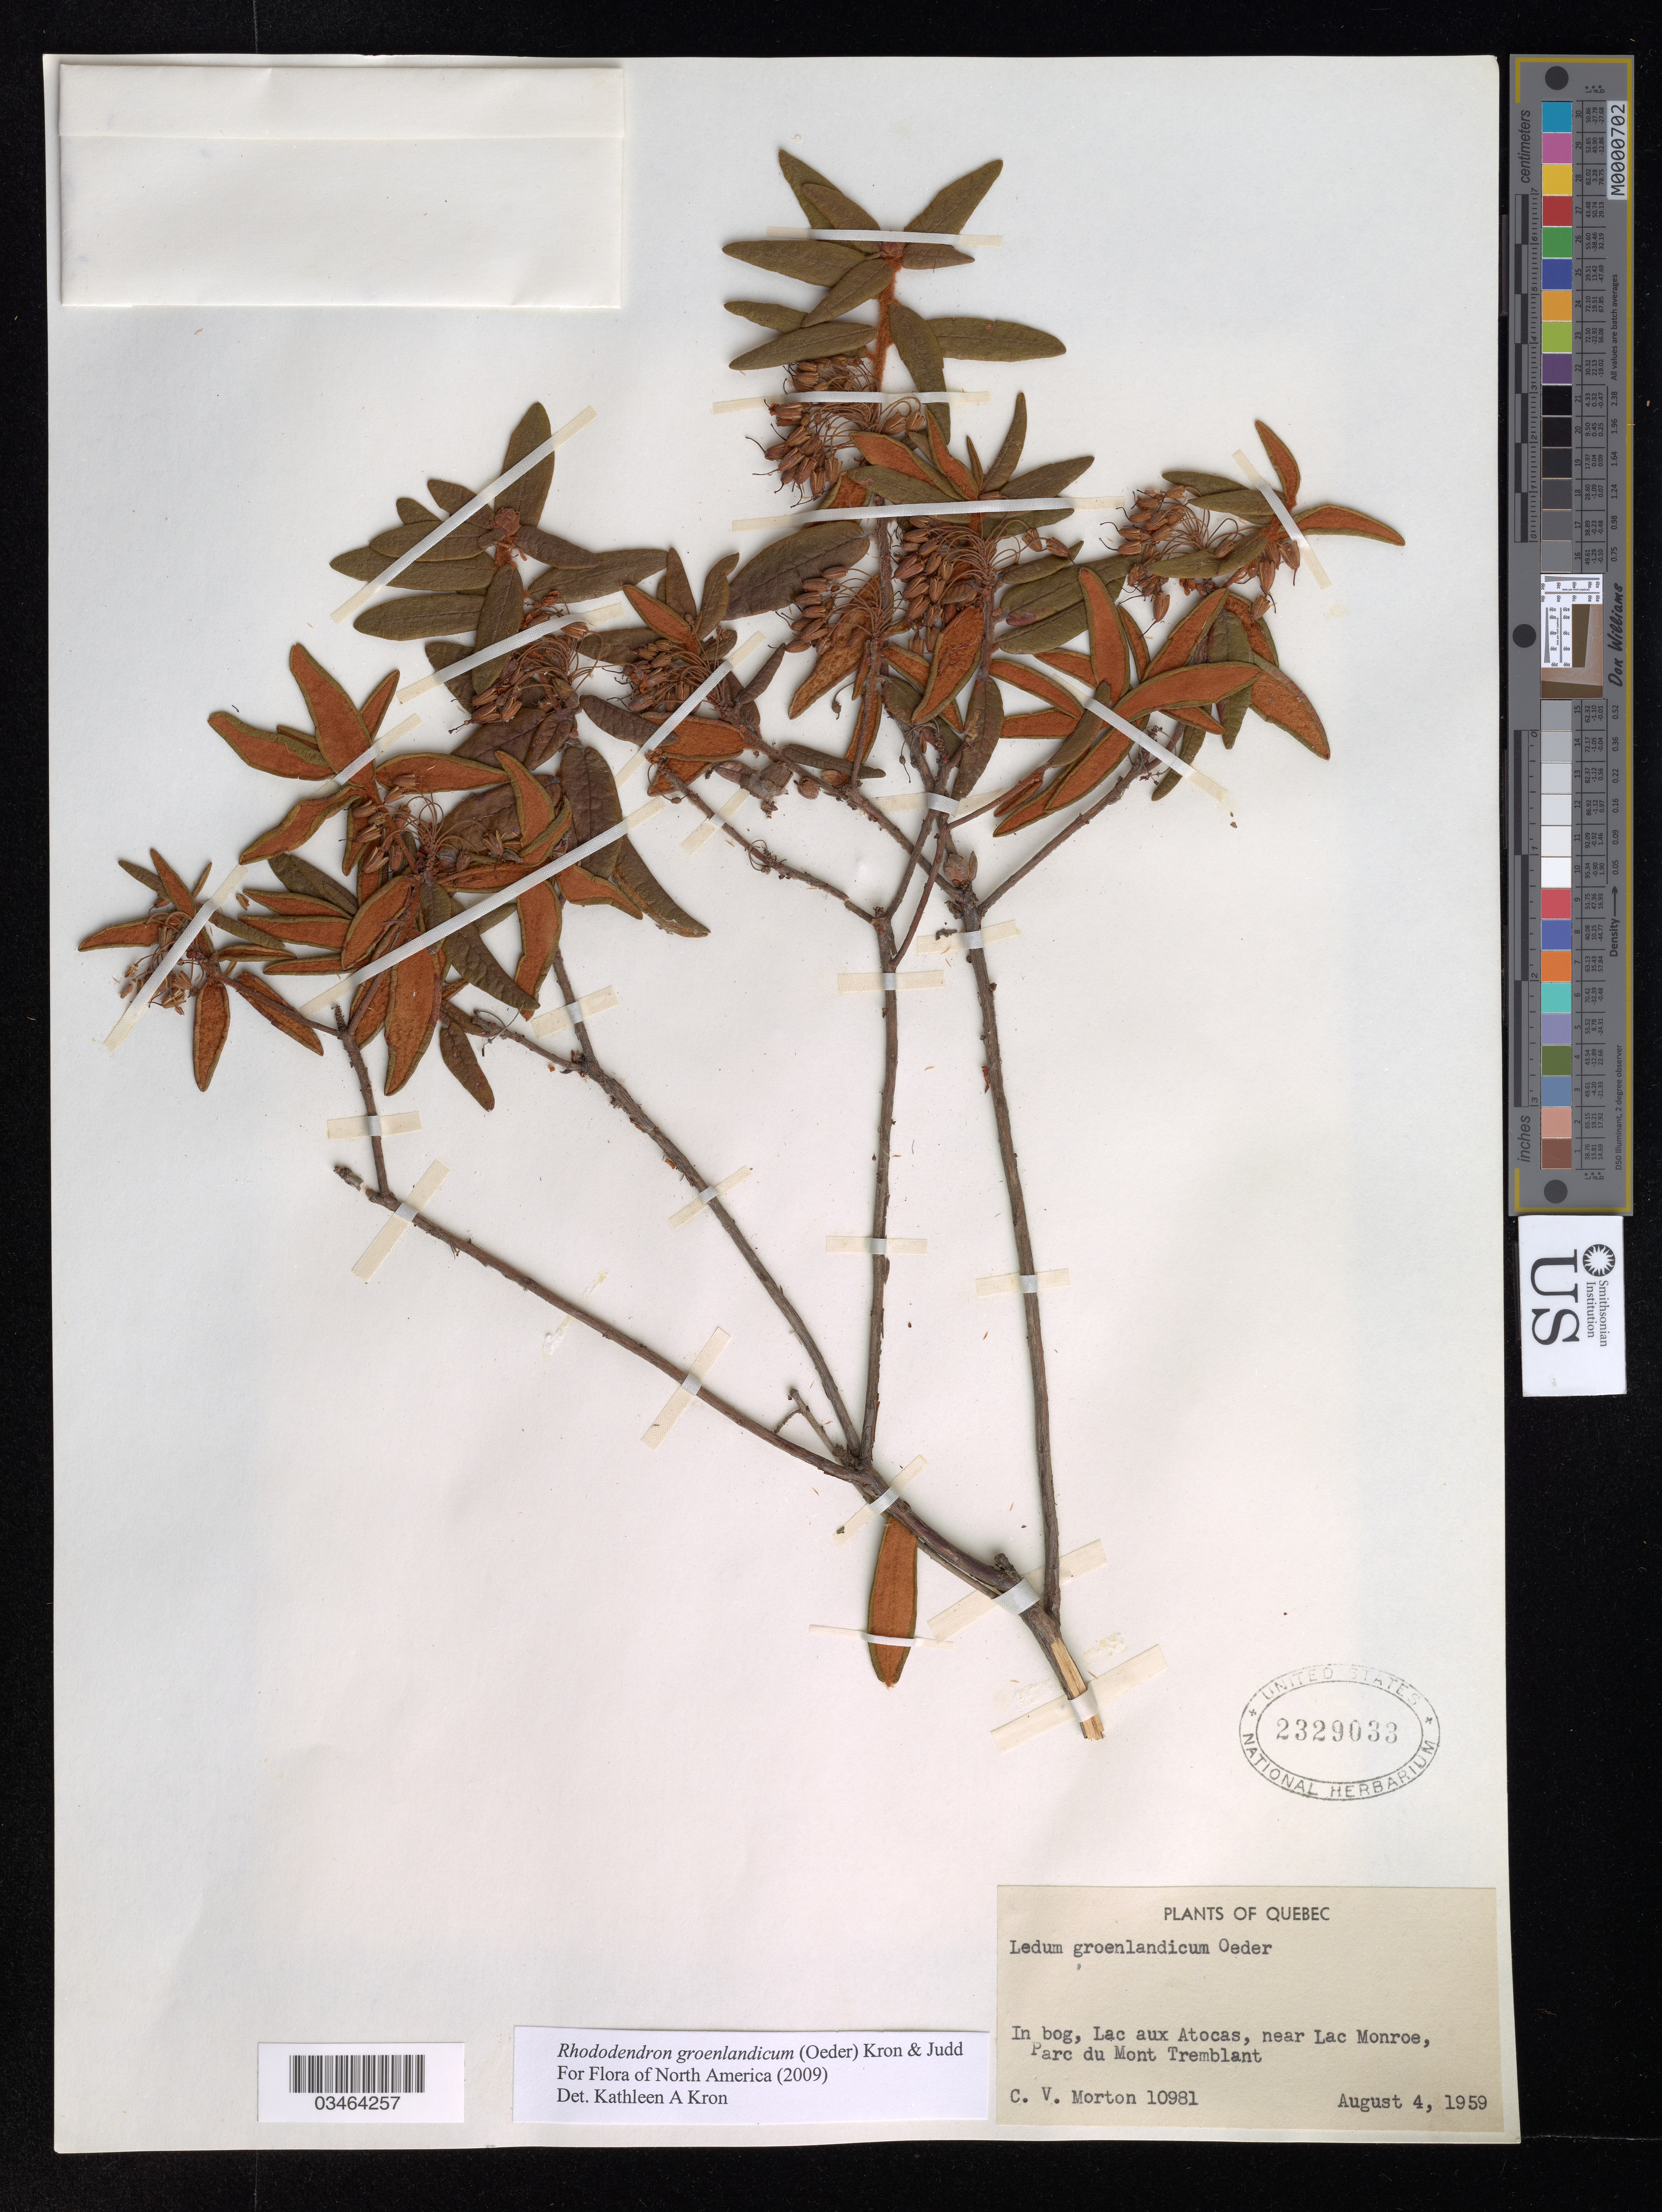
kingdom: Plantae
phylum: Tracheophyta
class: Magnoliopsida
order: Ericales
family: Ericaceae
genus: Rhododendron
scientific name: Rhododendron groenlandicum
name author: (Oeder) Kron & Judd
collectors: C. V. Morton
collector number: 10981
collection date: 1959-08-04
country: Canada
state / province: Quebec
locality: In bog, Lac aux Atocas, near Lac Monroe, Parc du Mont Tremblant.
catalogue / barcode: US 2329033